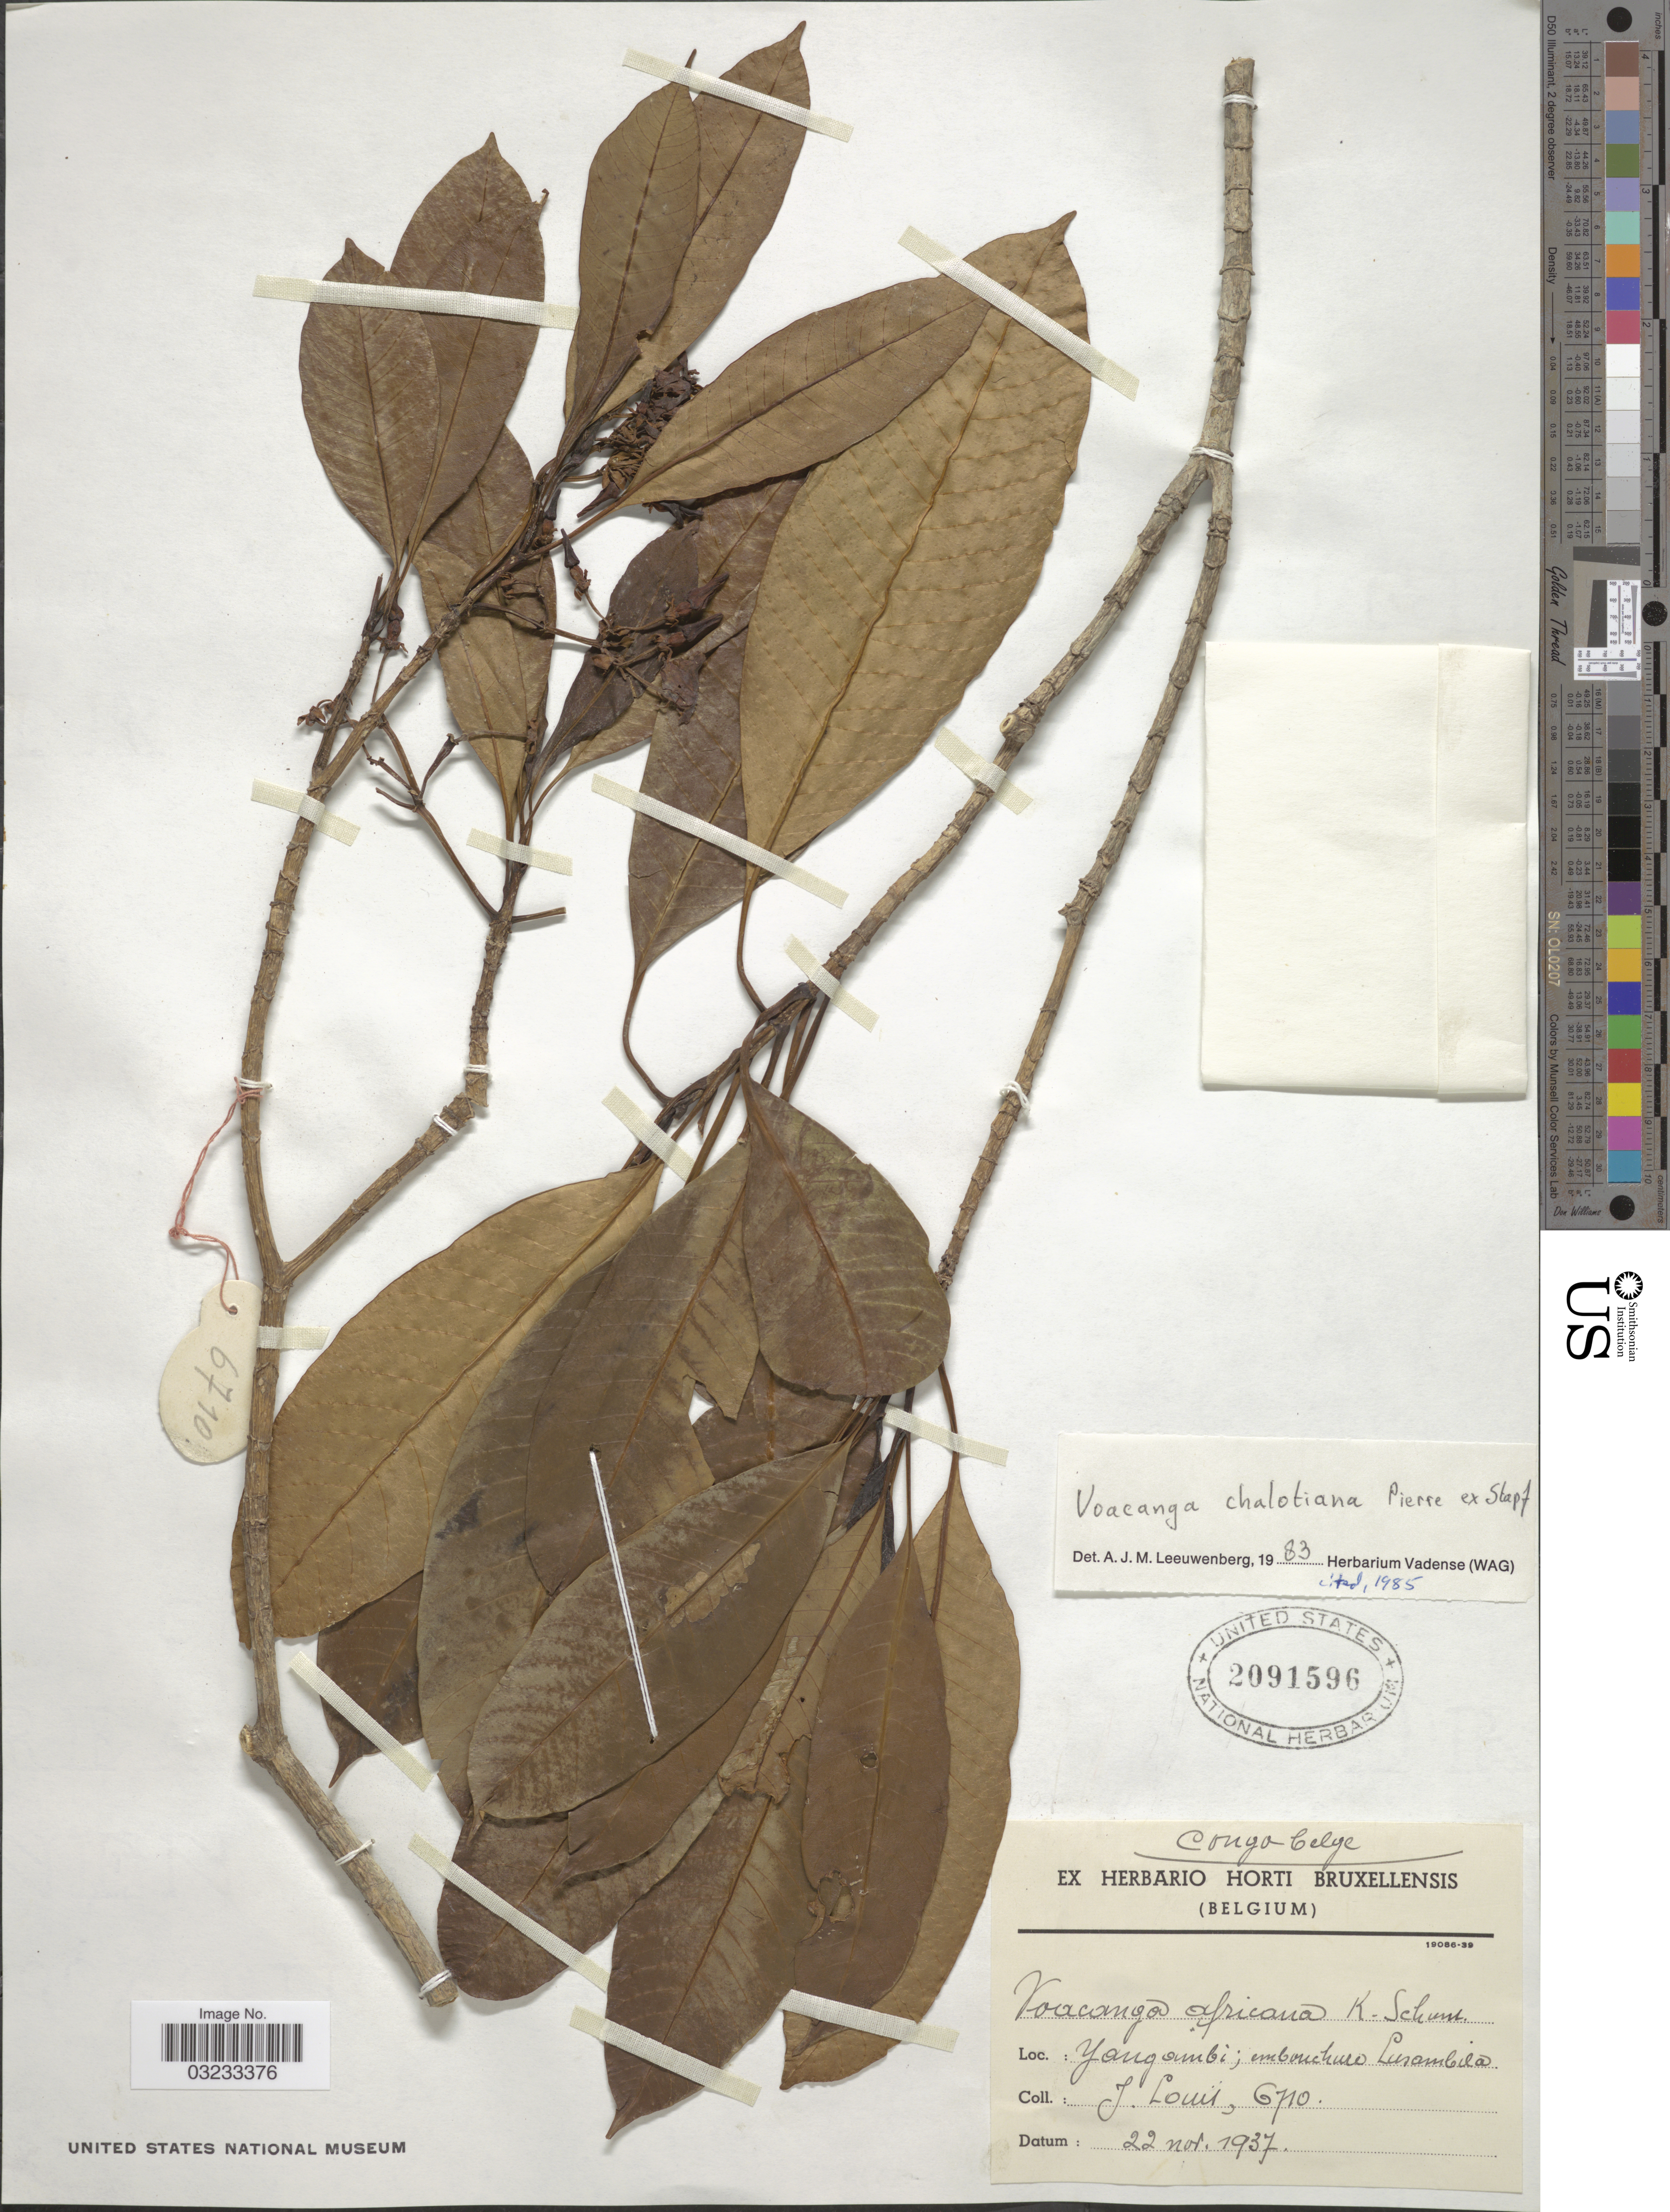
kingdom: Plantae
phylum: Tracheophyta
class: Magnoliopsida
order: Gentianales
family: Apocynaceae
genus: Voacanga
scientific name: Voacanga chalotiana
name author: Pierre ex Stapf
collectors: J. Louis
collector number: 6710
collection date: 1937-11-22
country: Congo, Democratic Republic of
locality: Congo Belge, Yangambi; embouchure Lusambila.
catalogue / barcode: US 2091596